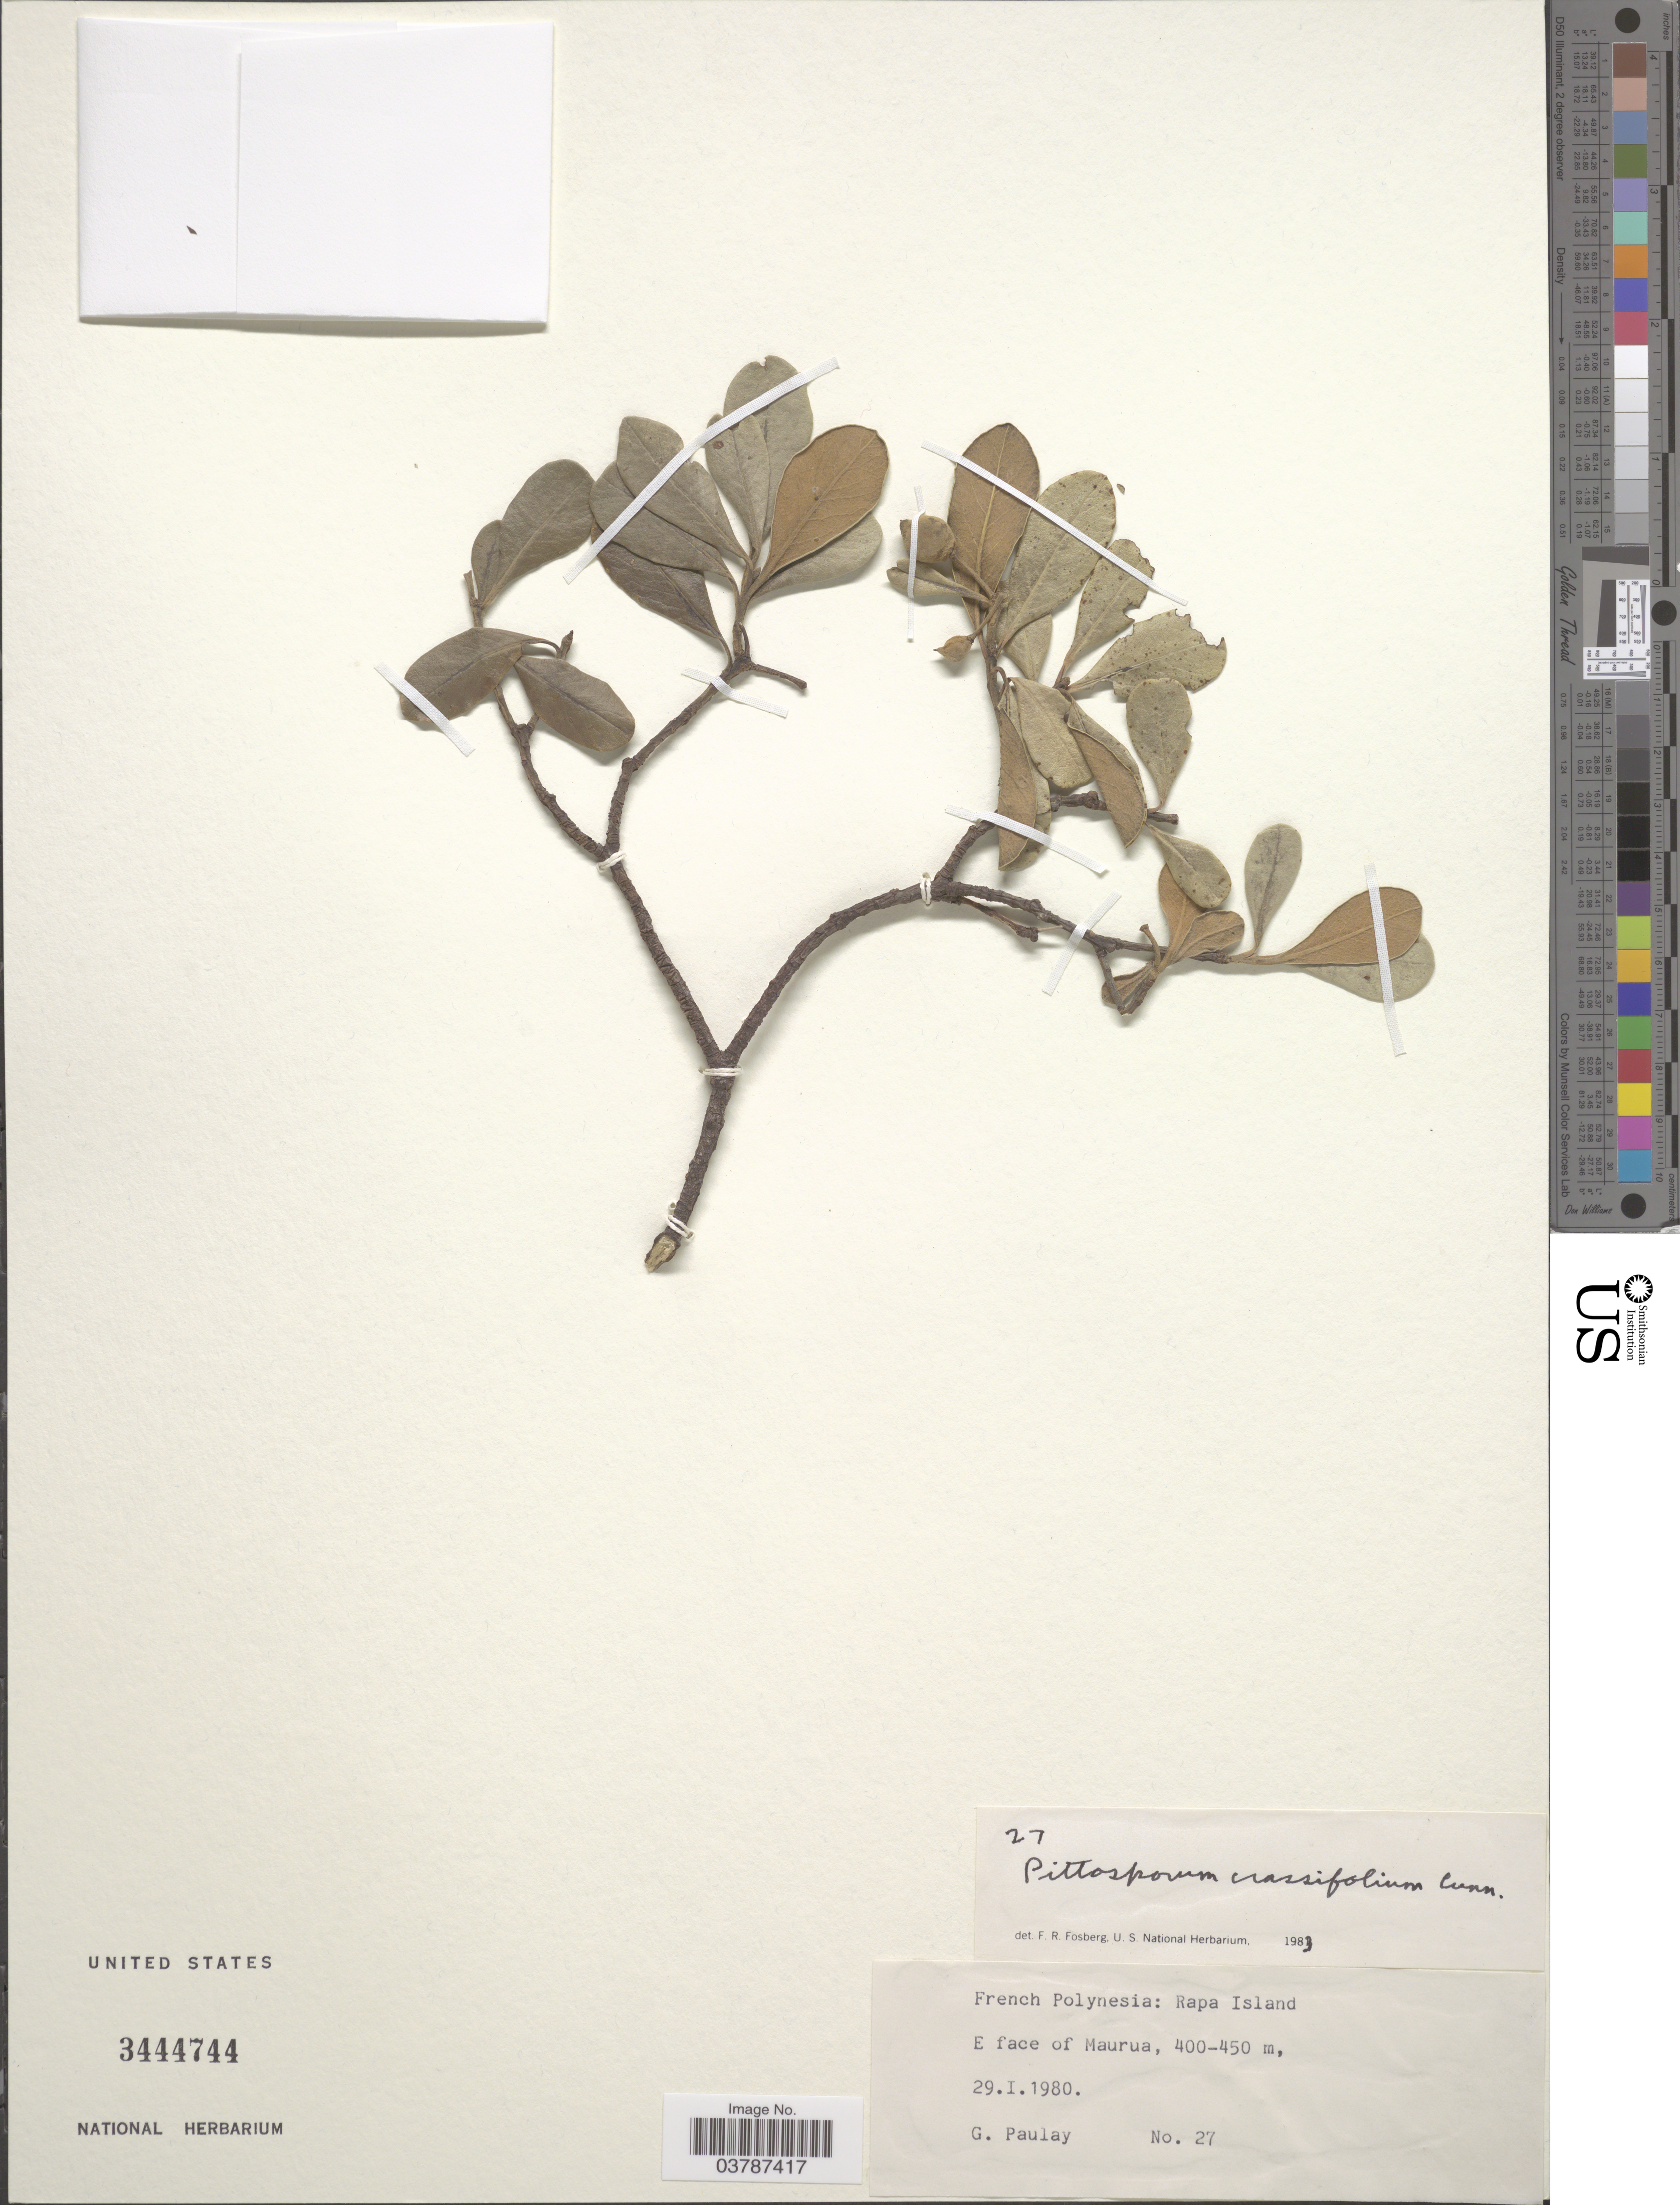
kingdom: Plantae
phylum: Tracheophyta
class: Magnoliopsida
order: Apiales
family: Pittosporaceae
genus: Pittosporum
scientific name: Pittosporum crassifolium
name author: Banks & Sol. ex A. Cunn.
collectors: G. Paulay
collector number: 27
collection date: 1980-01-29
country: French Polynesia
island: Rapa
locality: Rapa Island. E face of Maurua.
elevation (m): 400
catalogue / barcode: US 3444744